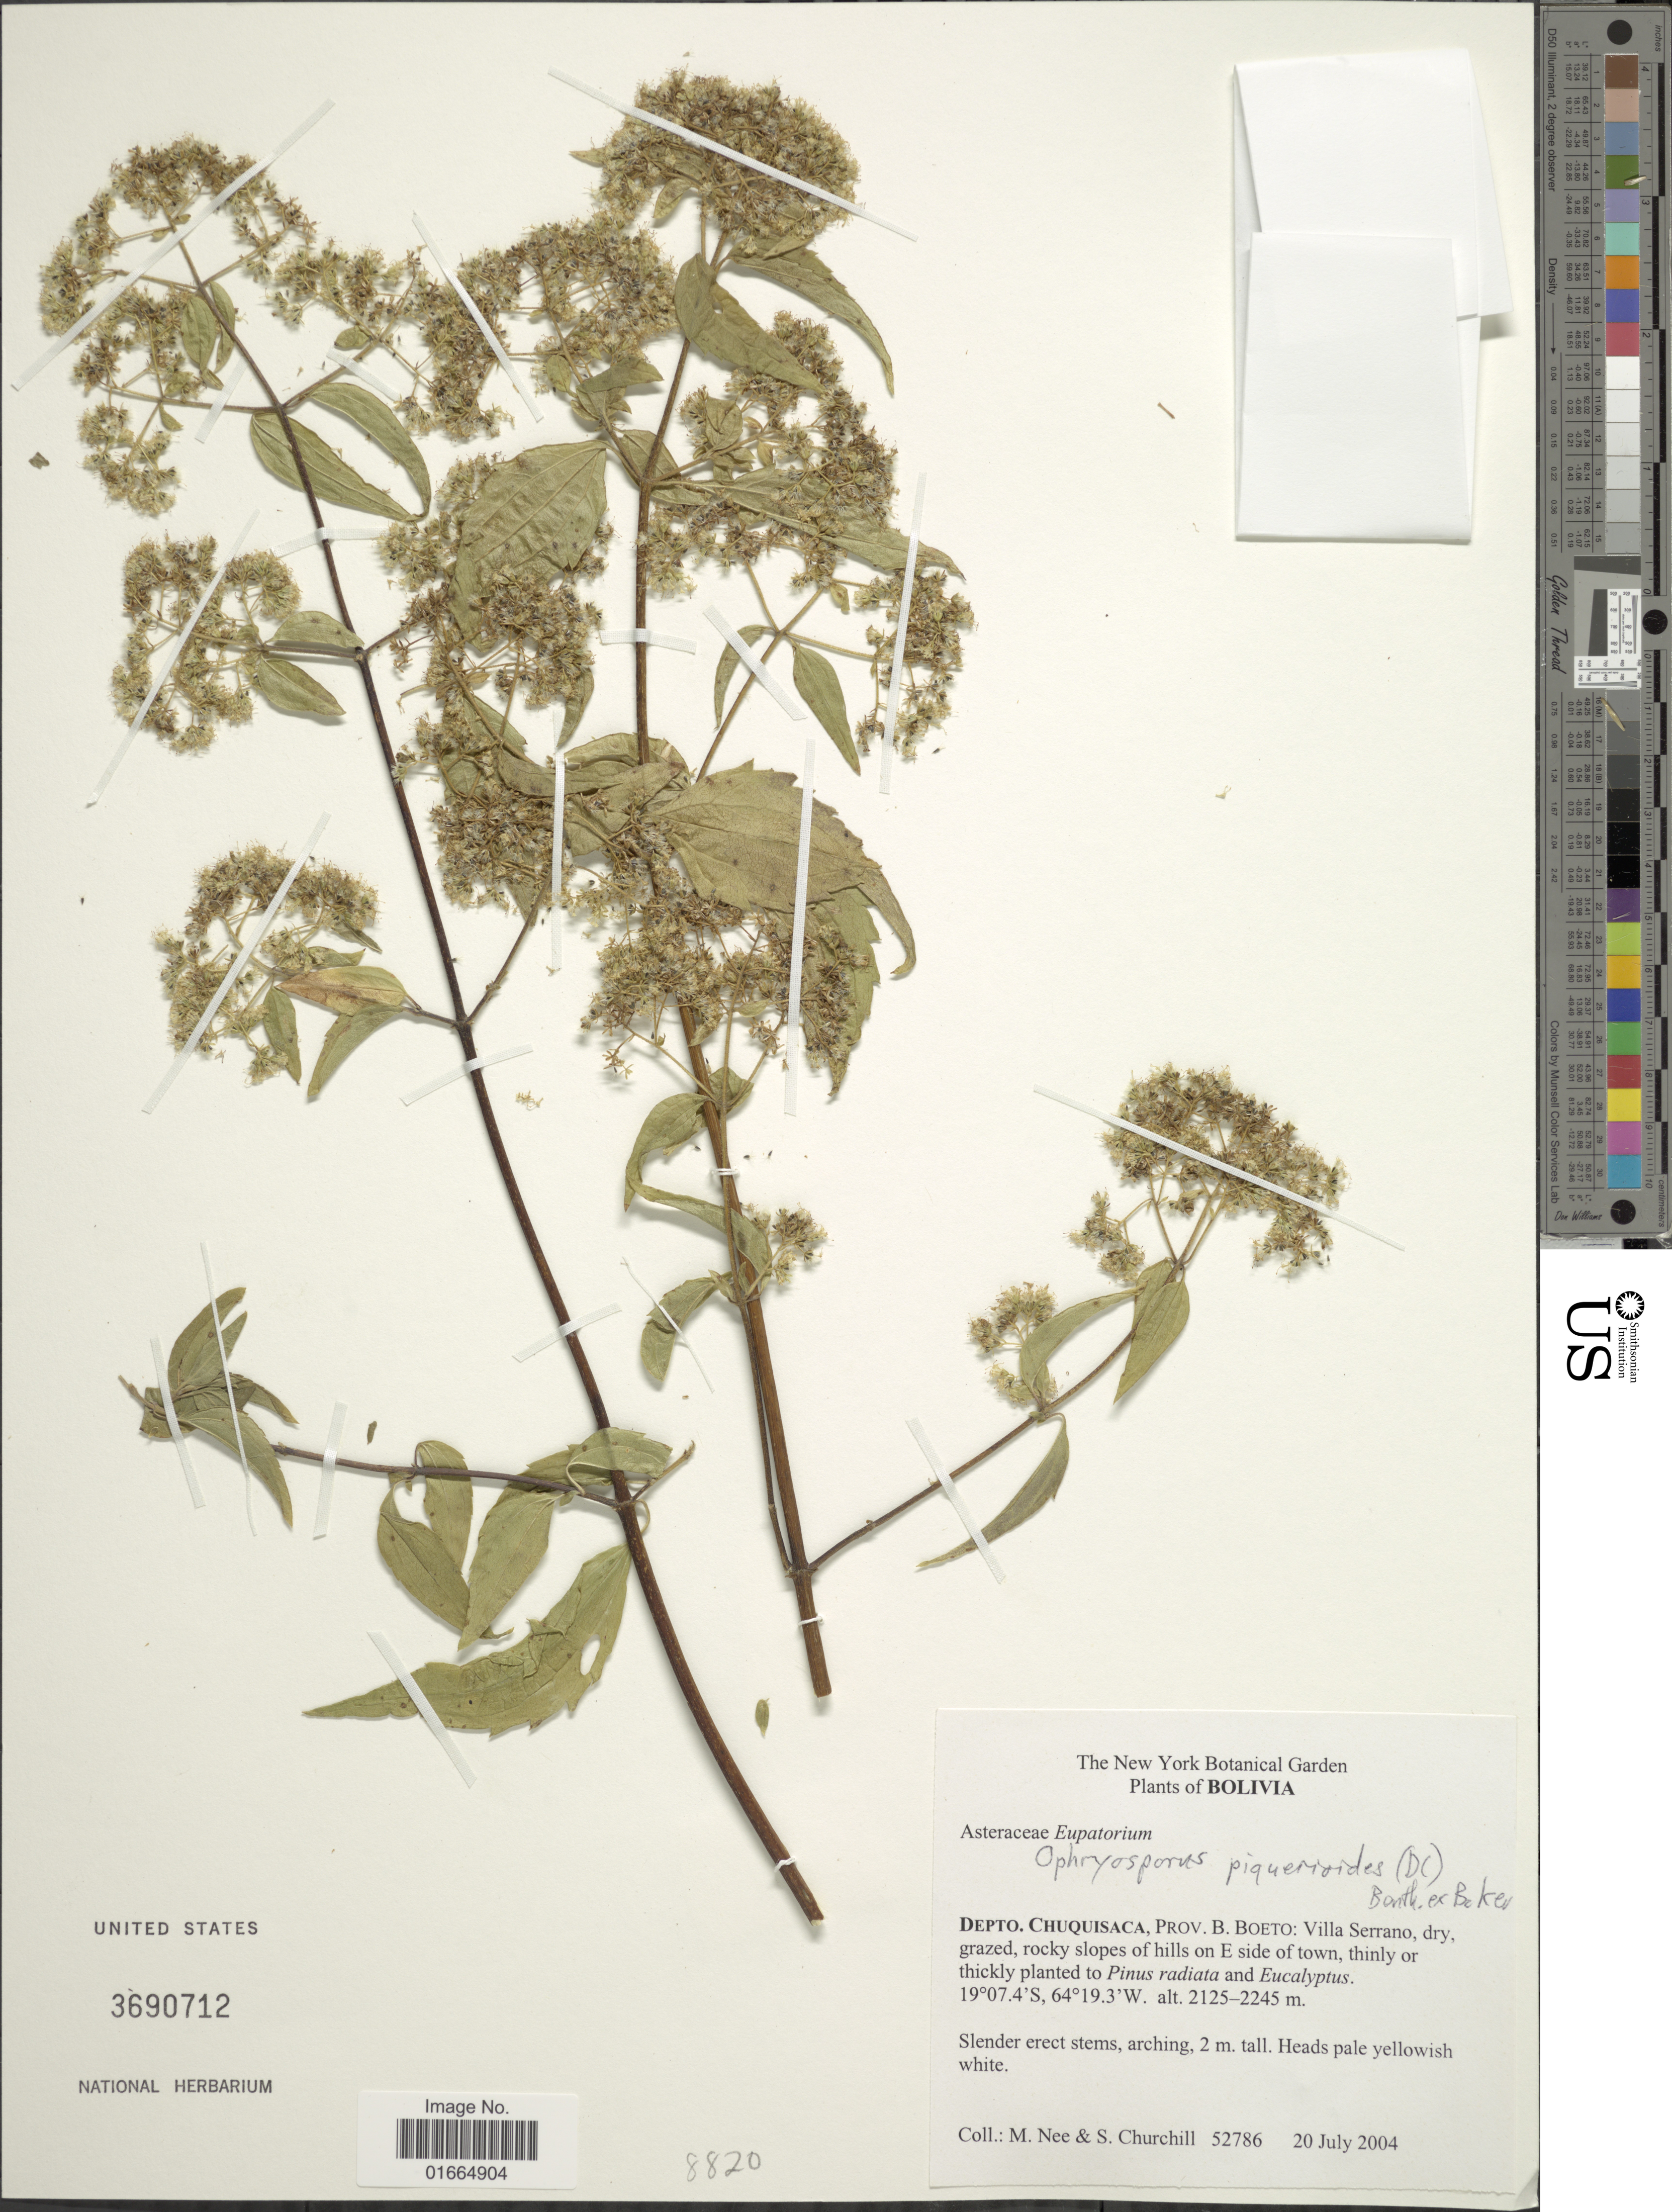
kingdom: Plantae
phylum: Tracheophyta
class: Magnoliopsida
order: Asterales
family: Asteraceae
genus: Ophryosporus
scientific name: Ophryosporus piquerioides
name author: (DC.) Benth. ex Baker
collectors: M. Nee & S. Churchill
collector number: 52786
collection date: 2004-07-20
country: Bolivia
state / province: Chuquisaca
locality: Depto. Chuquisaca, Prov. B. Boeto: Villa Serrano, dry, grazed, rocky slopes of hills on E side of town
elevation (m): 2125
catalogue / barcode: US 3690712